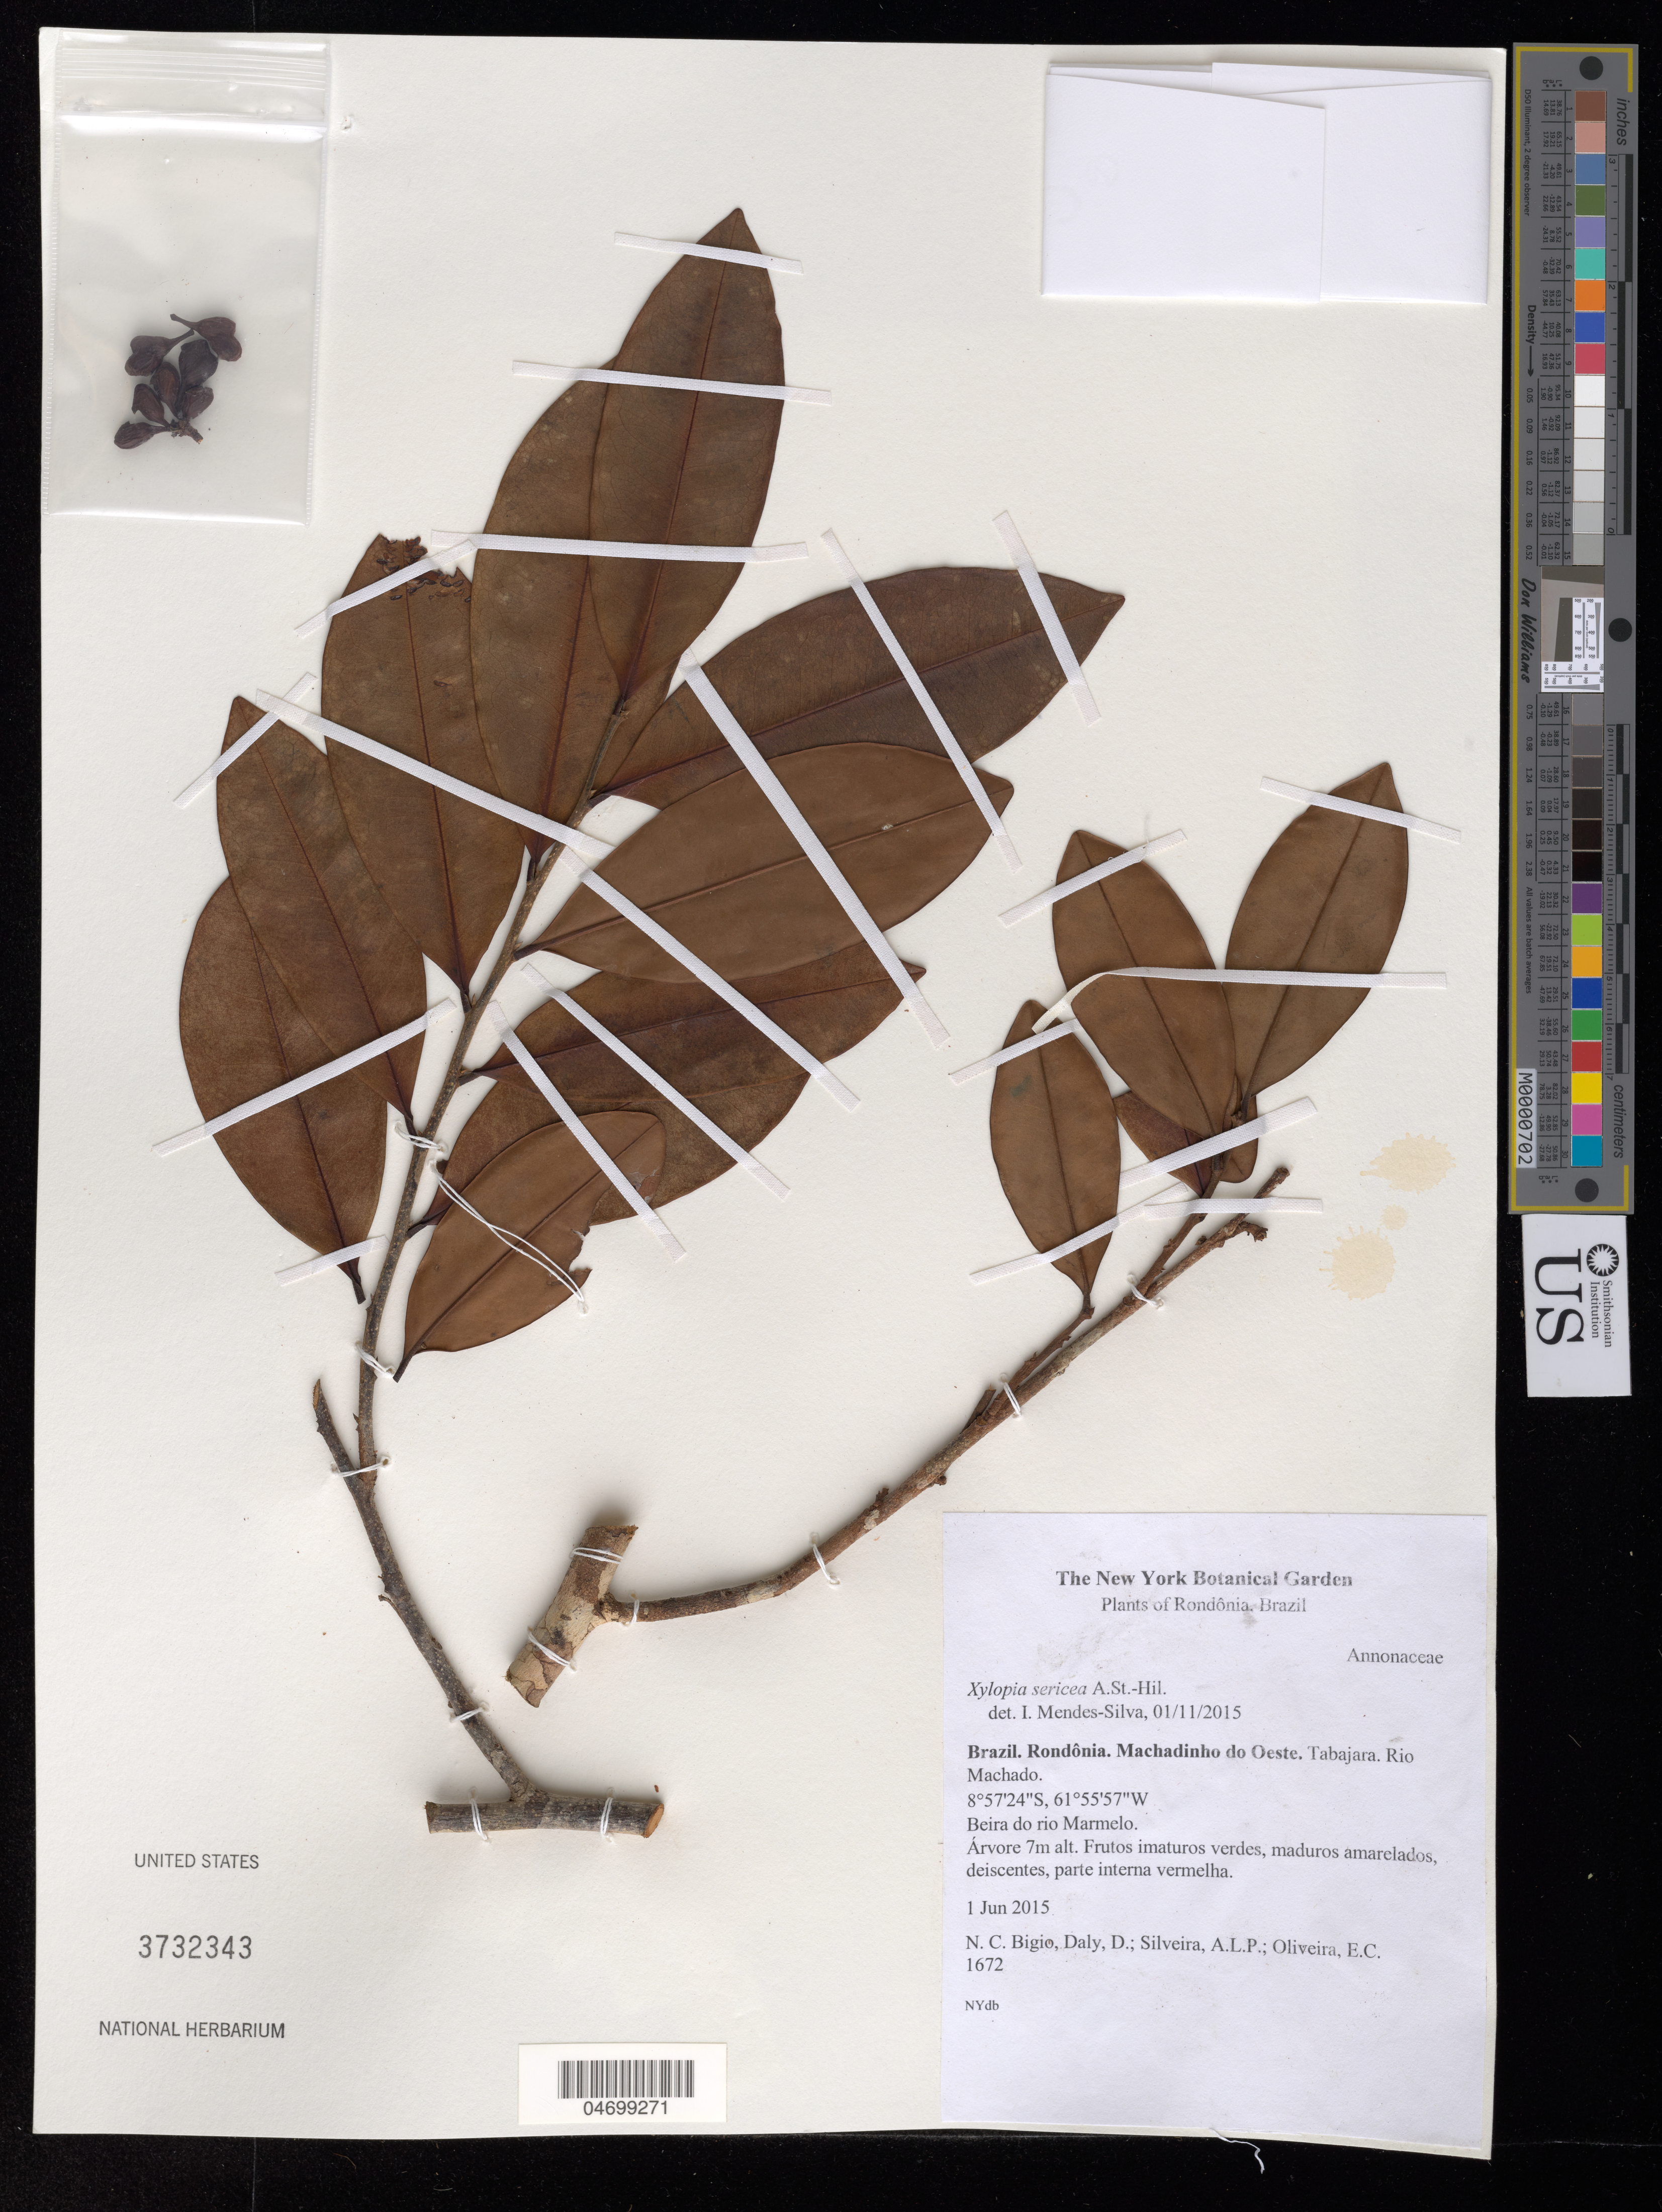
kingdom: Plantae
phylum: Tracheophyta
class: Magnoliopsida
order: Magnoliales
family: Annonaceae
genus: Xylopia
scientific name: Xylopia sericea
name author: A. St.-Hil.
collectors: N. C. Bigio, D. Daly, A. Silveira & E. Oliveira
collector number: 1672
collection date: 2015-06-01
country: Brazil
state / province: Rondônia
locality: Machadinho do Oeste. Tabajara. Rio Machado. Beira do rio Marmelo.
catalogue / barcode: US 3732343